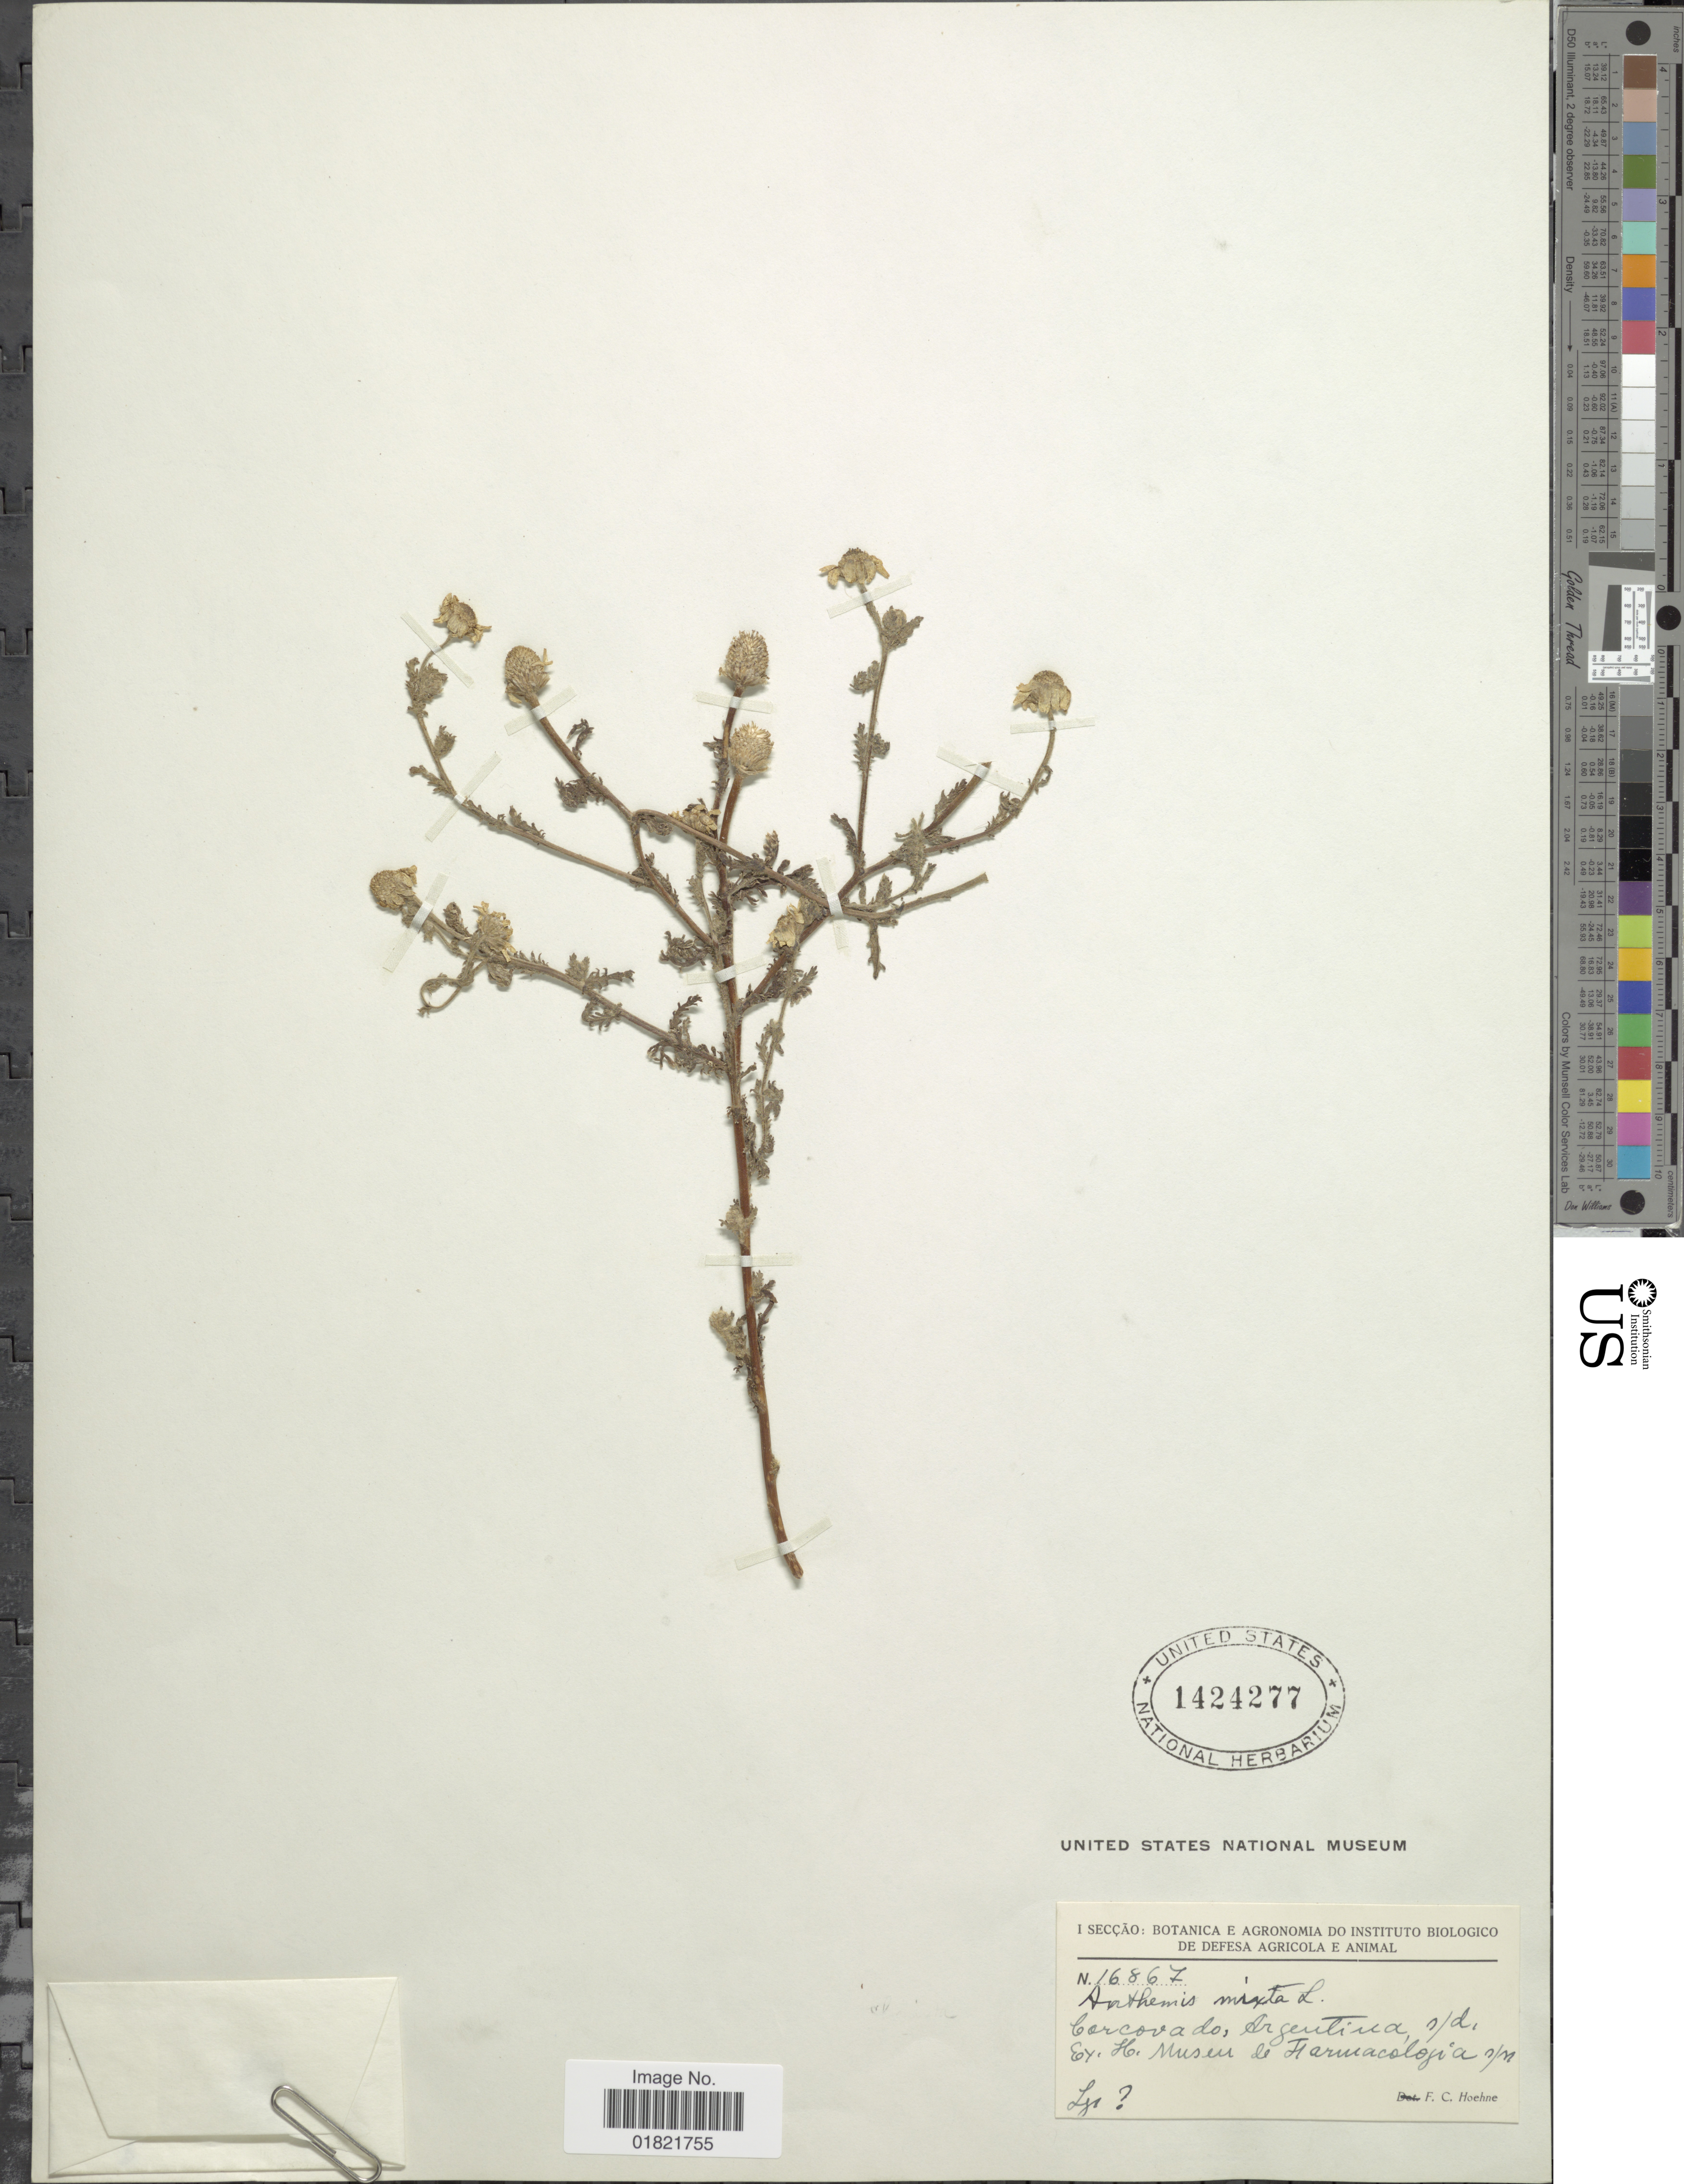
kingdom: Plantae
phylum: Tracheophyta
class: Magnoliopsida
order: Asterales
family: Asteraceae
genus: Anthemis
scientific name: Anthemis mixta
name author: L.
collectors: F. C. Hoehne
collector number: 16867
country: Argentina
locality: Corcovado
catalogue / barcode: US 1424277